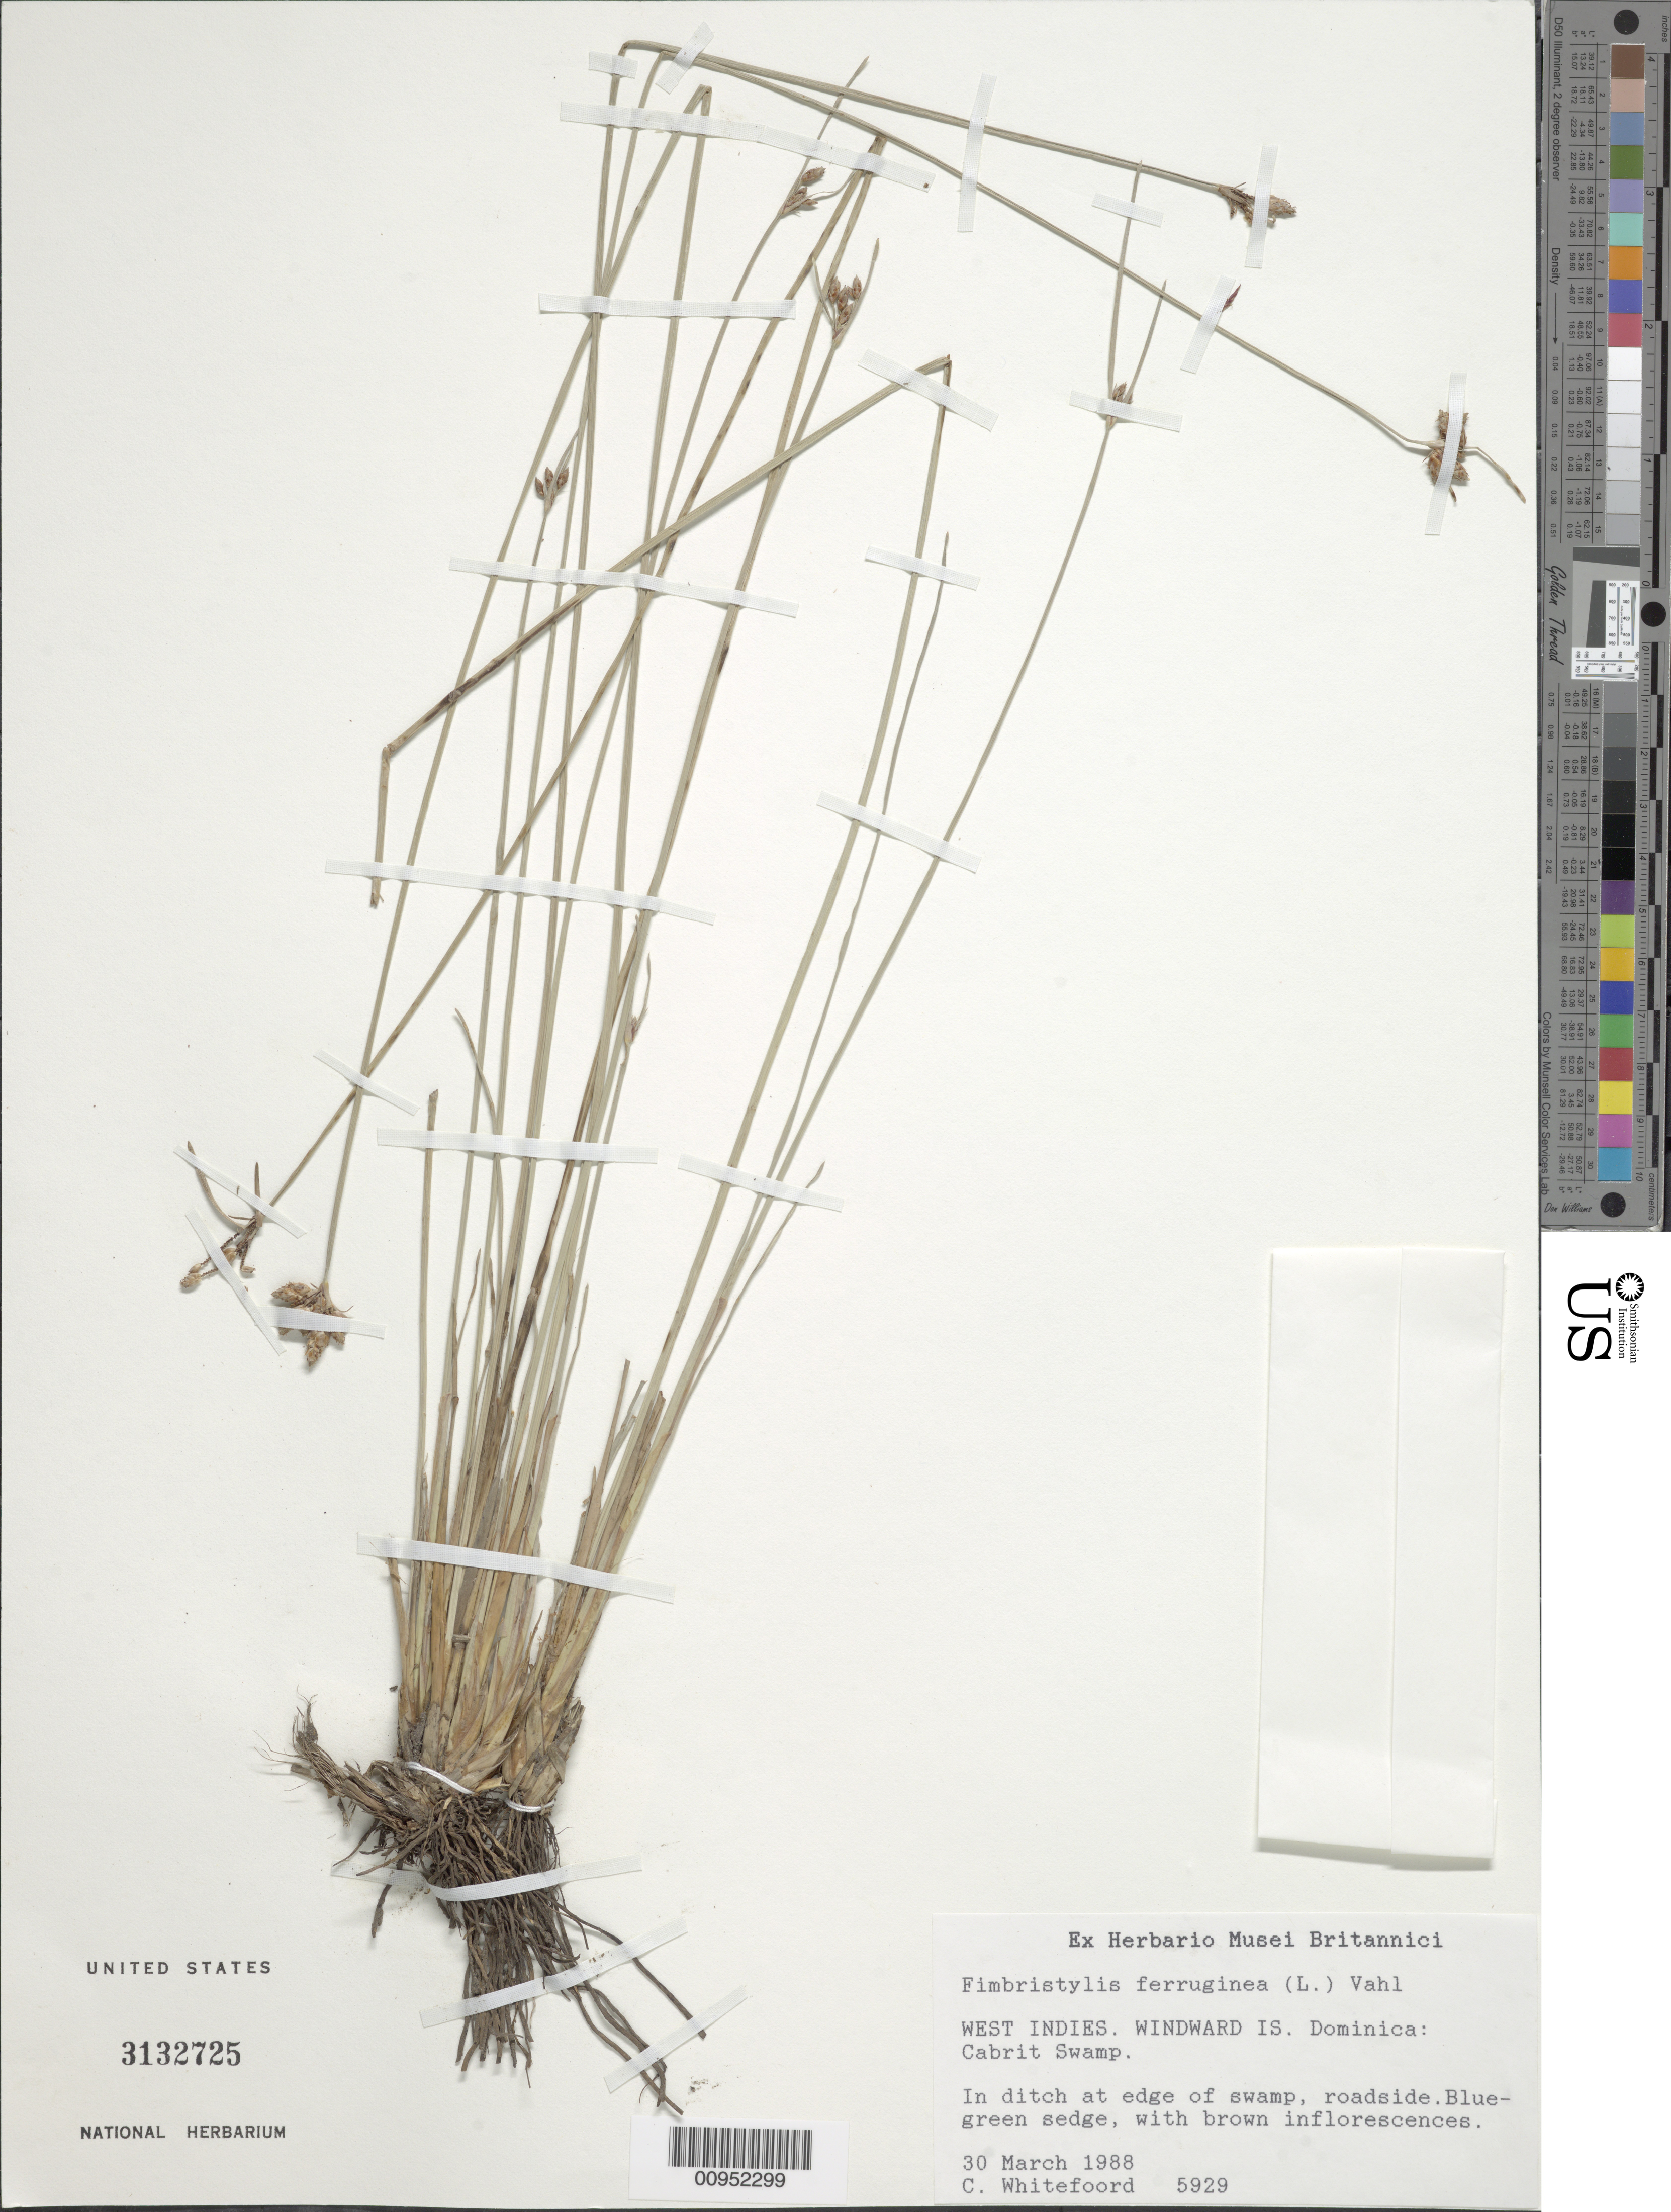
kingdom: Plantae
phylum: Tracheophyta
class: Liliopsida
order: Poales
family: Cyperaceae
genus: Fimbristylis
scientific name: Fimbristylis ferruginea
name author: (L.) Vahl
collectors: C. Whitefoord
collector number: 5929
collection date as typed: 30 Mar 1988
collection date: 1988-03-30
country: Dominica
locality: Cabrit Swamp, edge of swamp, roadside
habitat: In ditch at edge of swamp, roadside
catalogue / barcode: US 3132725